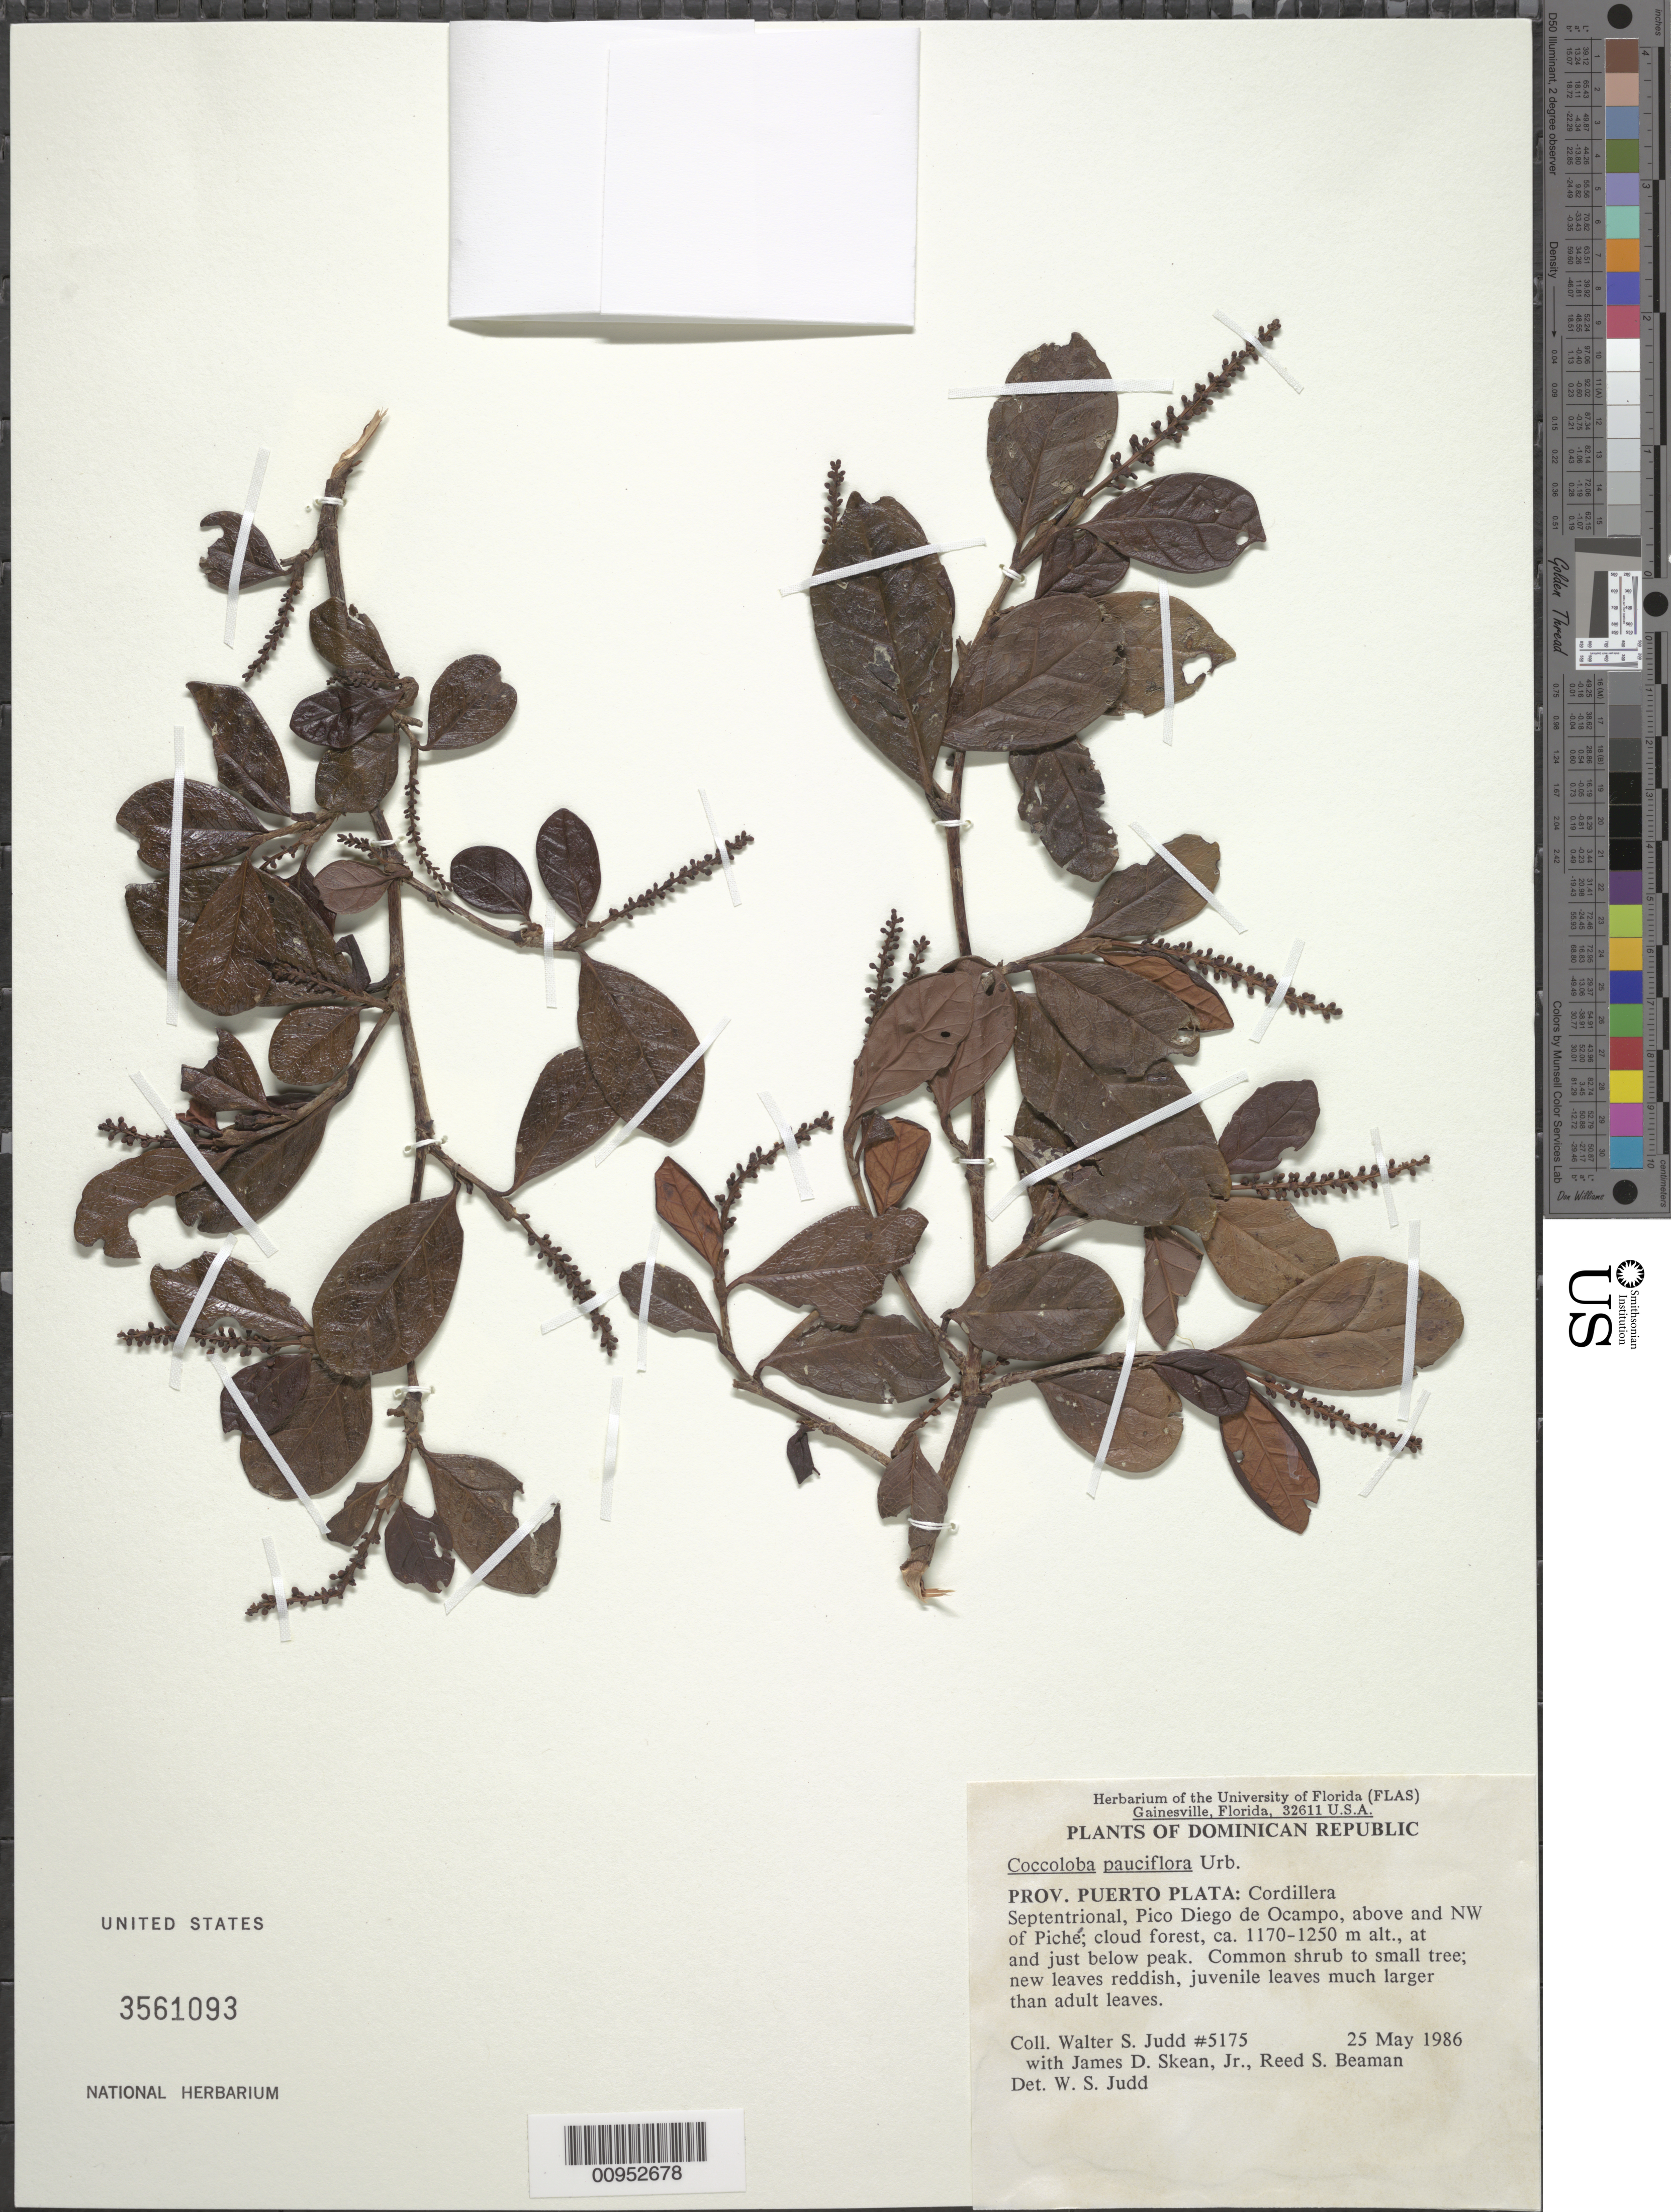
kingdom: Plantae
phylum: Tracheophyta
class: Magnoliopsida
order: Caryophyllales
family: Polygonaceae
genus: Coccoloba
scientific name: Coccoloba pauciflora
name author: Urb.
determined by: Judd, Walter S.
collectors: W. S. Judd, J. D. Skean & R. S. Beaman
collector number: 5175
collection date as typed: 25 May 1986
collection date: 1986-05-25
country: Dominican Republic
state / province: Puerto Plata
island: Hispaniola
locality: Cordillera Septentrional, Pico Diego de Ocampo, above and NW of Piché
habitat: Cloud forest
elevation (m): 1170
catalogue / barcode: US 3561093